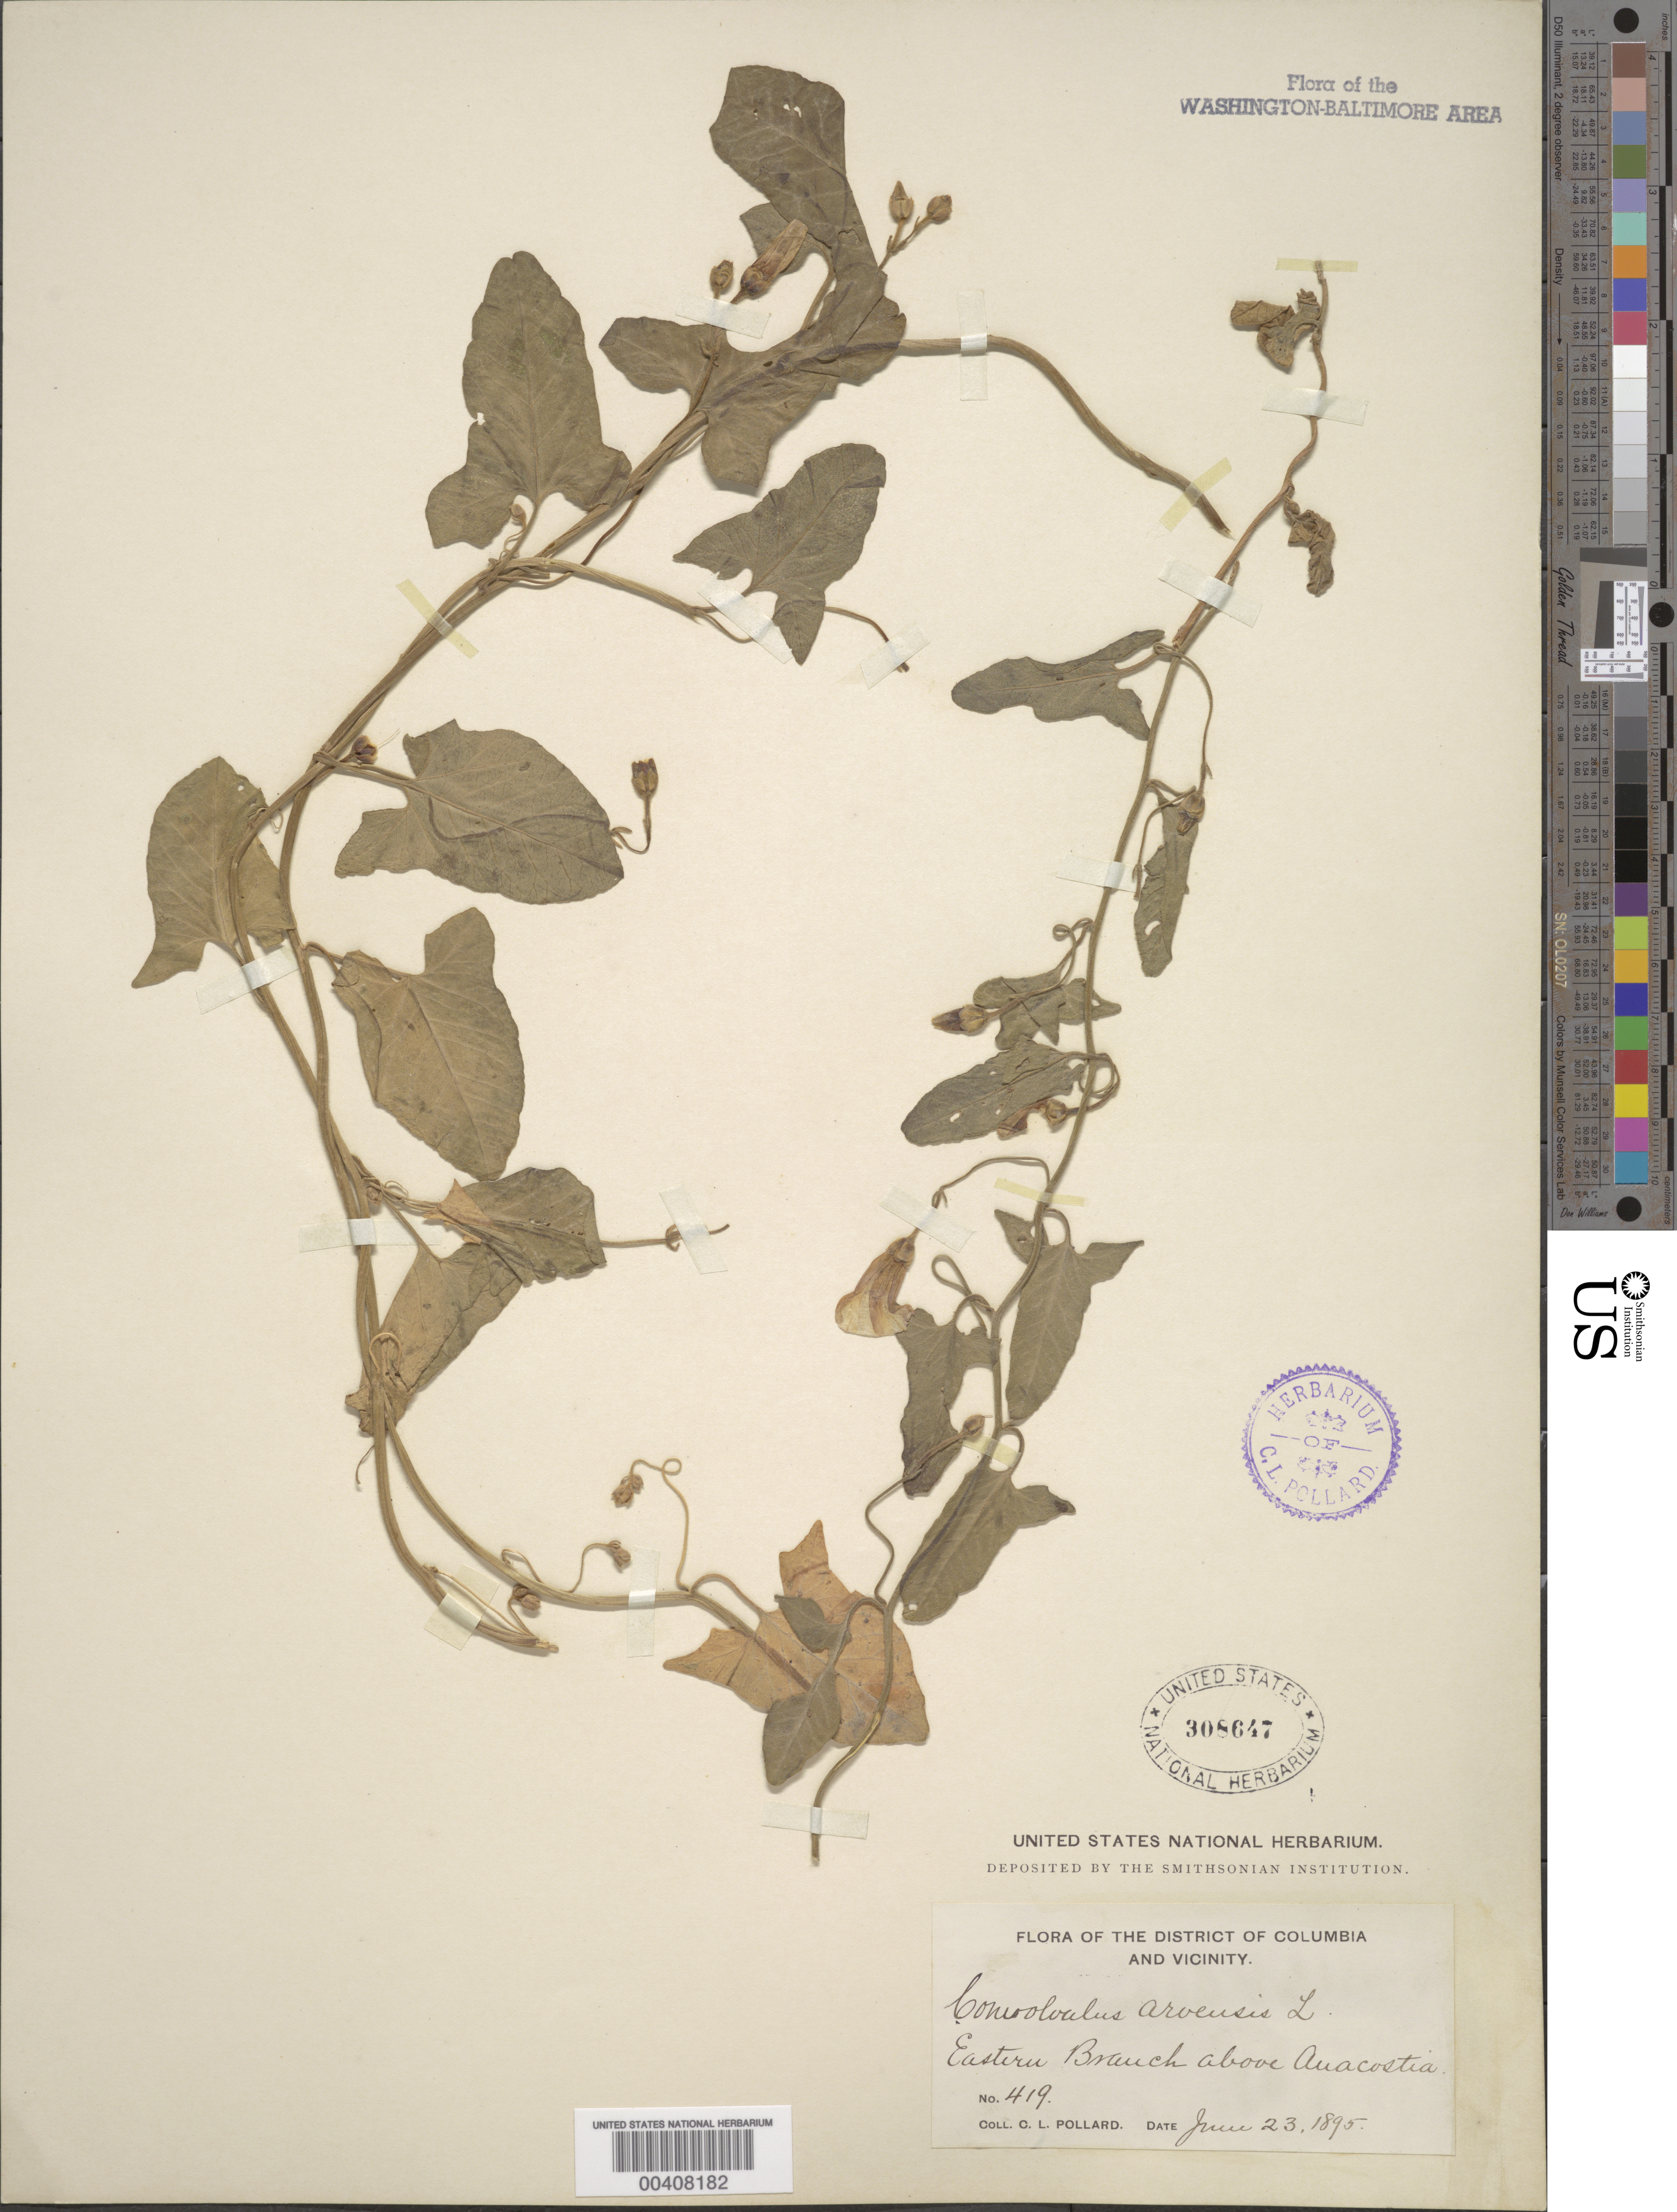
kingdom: Plantae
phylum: Tracheophyta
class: Magnoliopsida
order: Solanales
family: Convolvulaceae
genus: Convolvulus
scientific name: Convolvulus arvensis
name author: L.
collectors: C. L. Pollard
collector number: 419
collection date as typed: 23 Jun 1895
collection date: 1895-06-23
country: United States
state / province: District of Columbia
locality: Eastern Branch above Anacostia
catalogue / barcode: US 308647